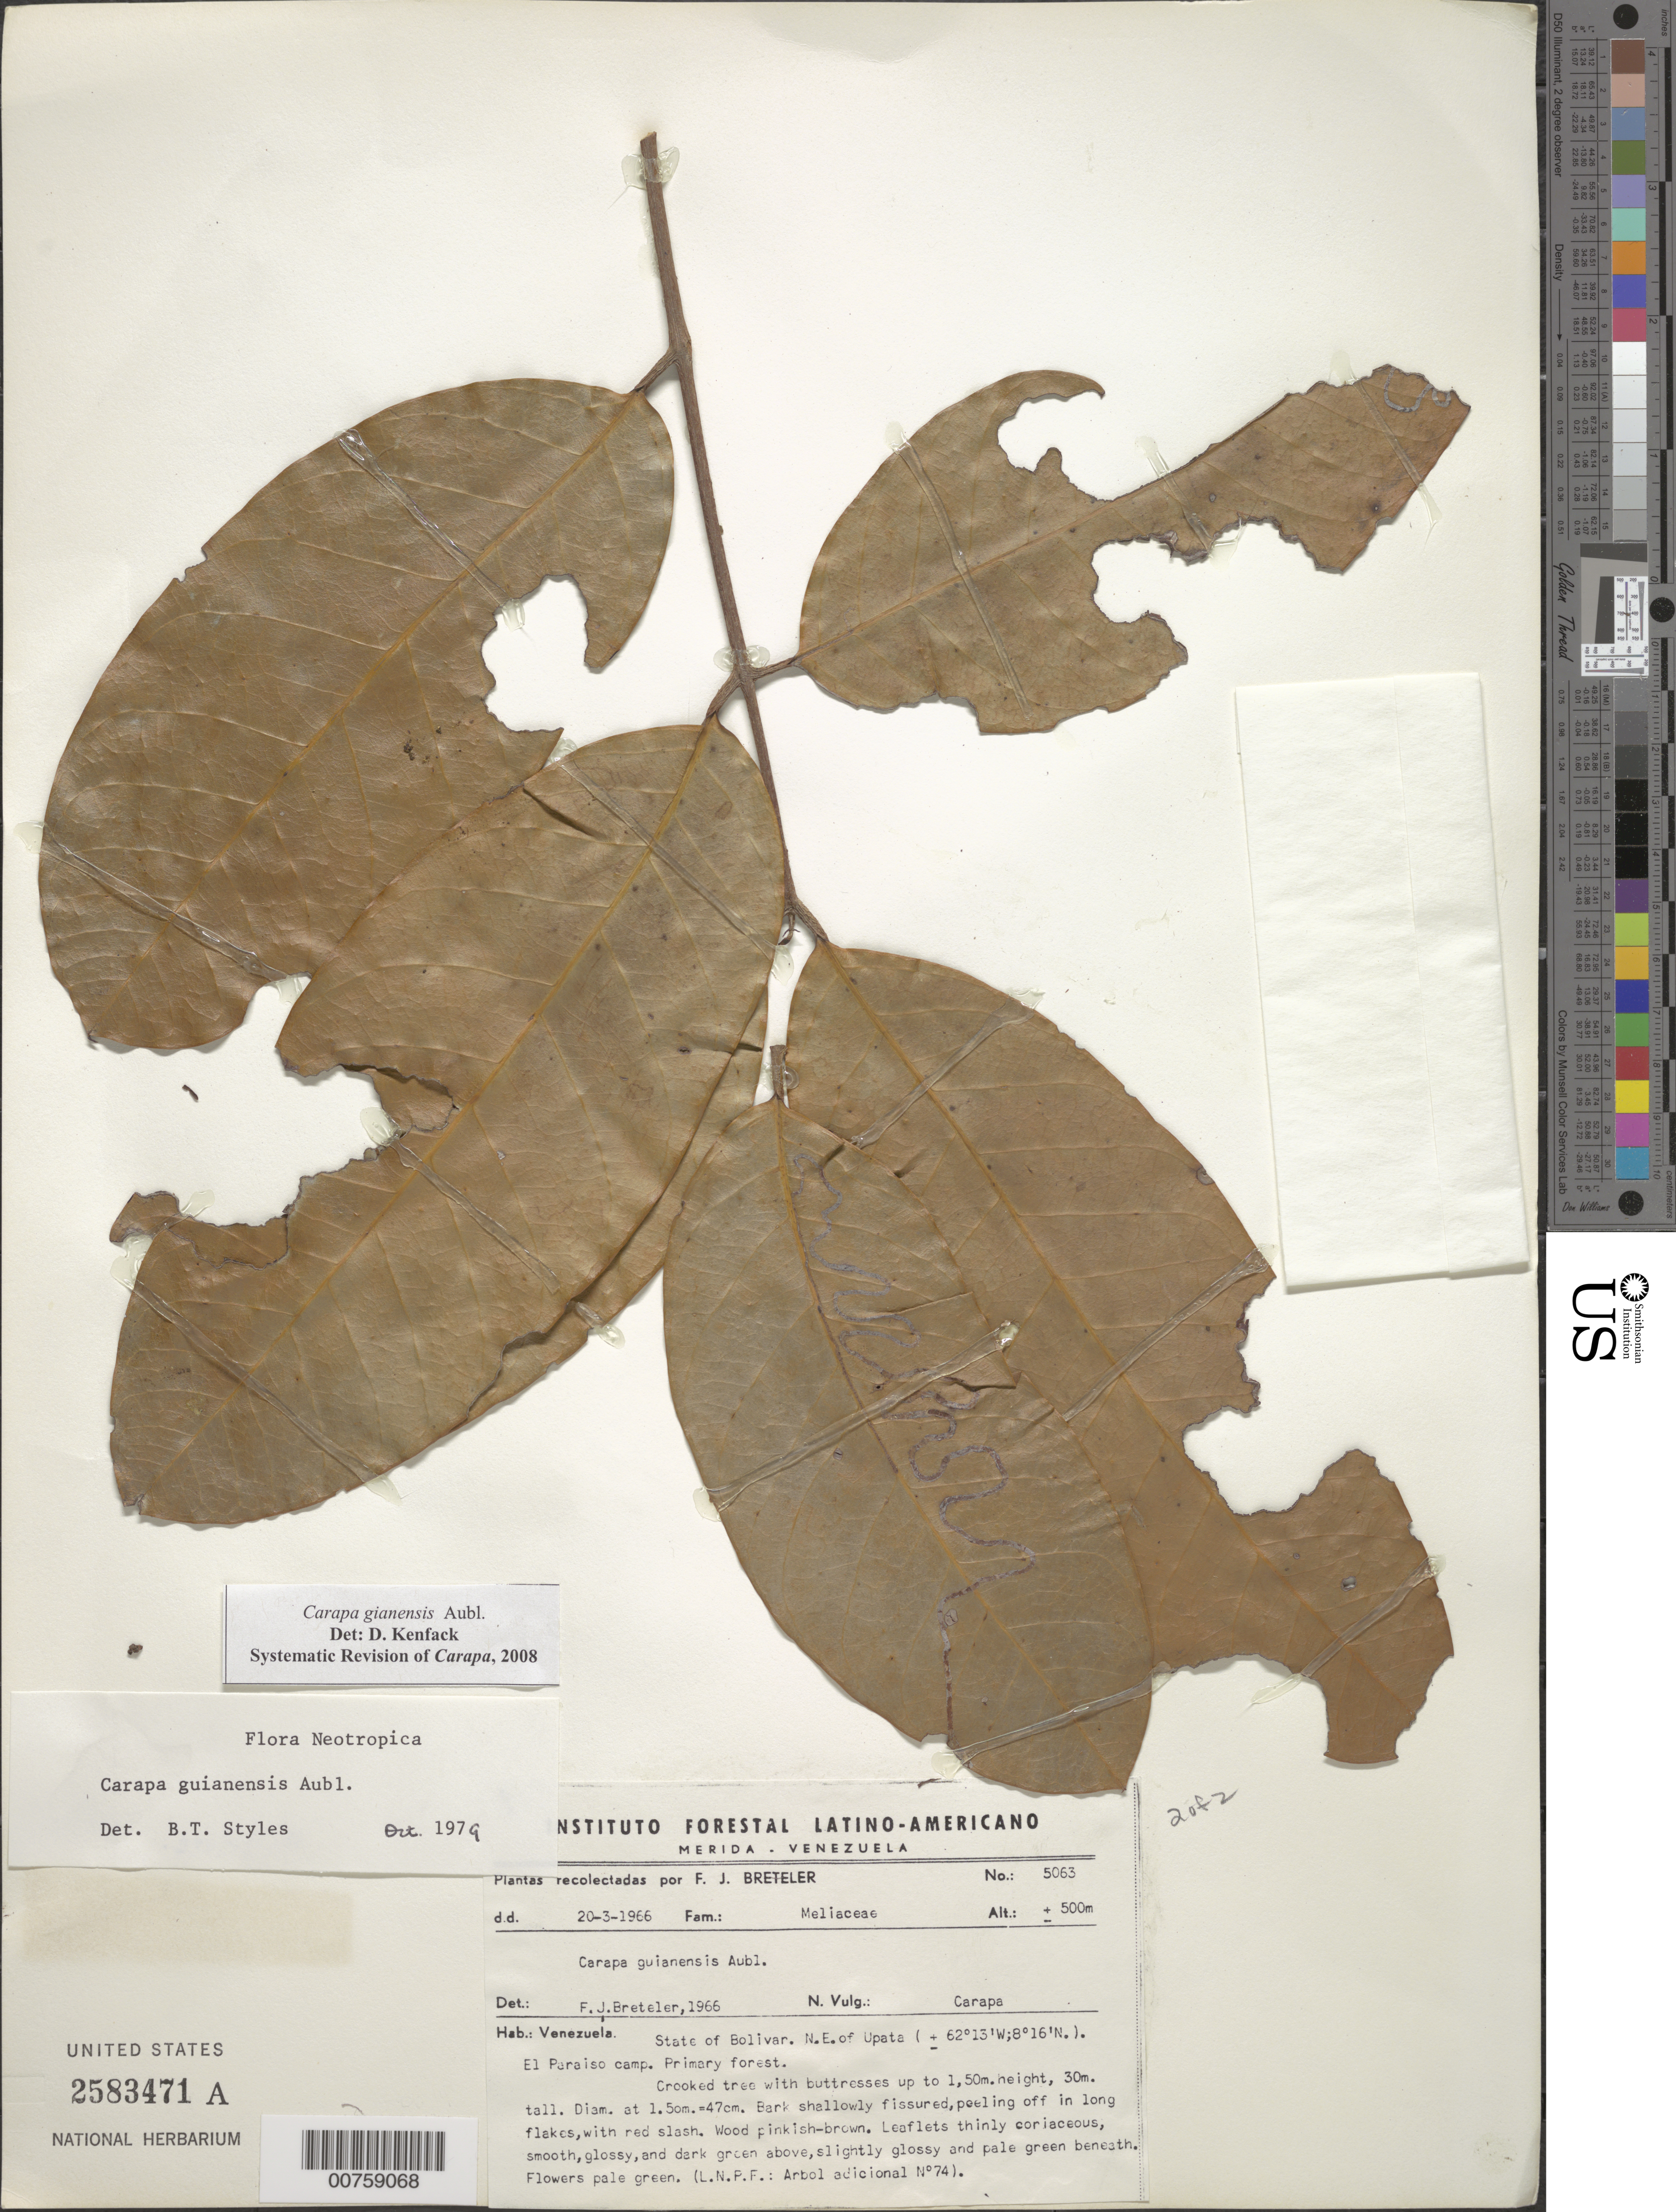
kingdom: Plantae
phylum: Tracheophyta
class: Magnoliopsida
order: Sapindales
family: Meliaceae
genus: Carapa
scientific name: Carapa guianensis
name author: Aubl.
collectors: F. J. Breteler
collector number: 5063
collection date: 1966-03-20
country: Venezuela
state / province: Bolivar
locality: N.E. of Upata. El Paraiso camp.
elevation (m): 500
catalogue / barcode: US 2583471A